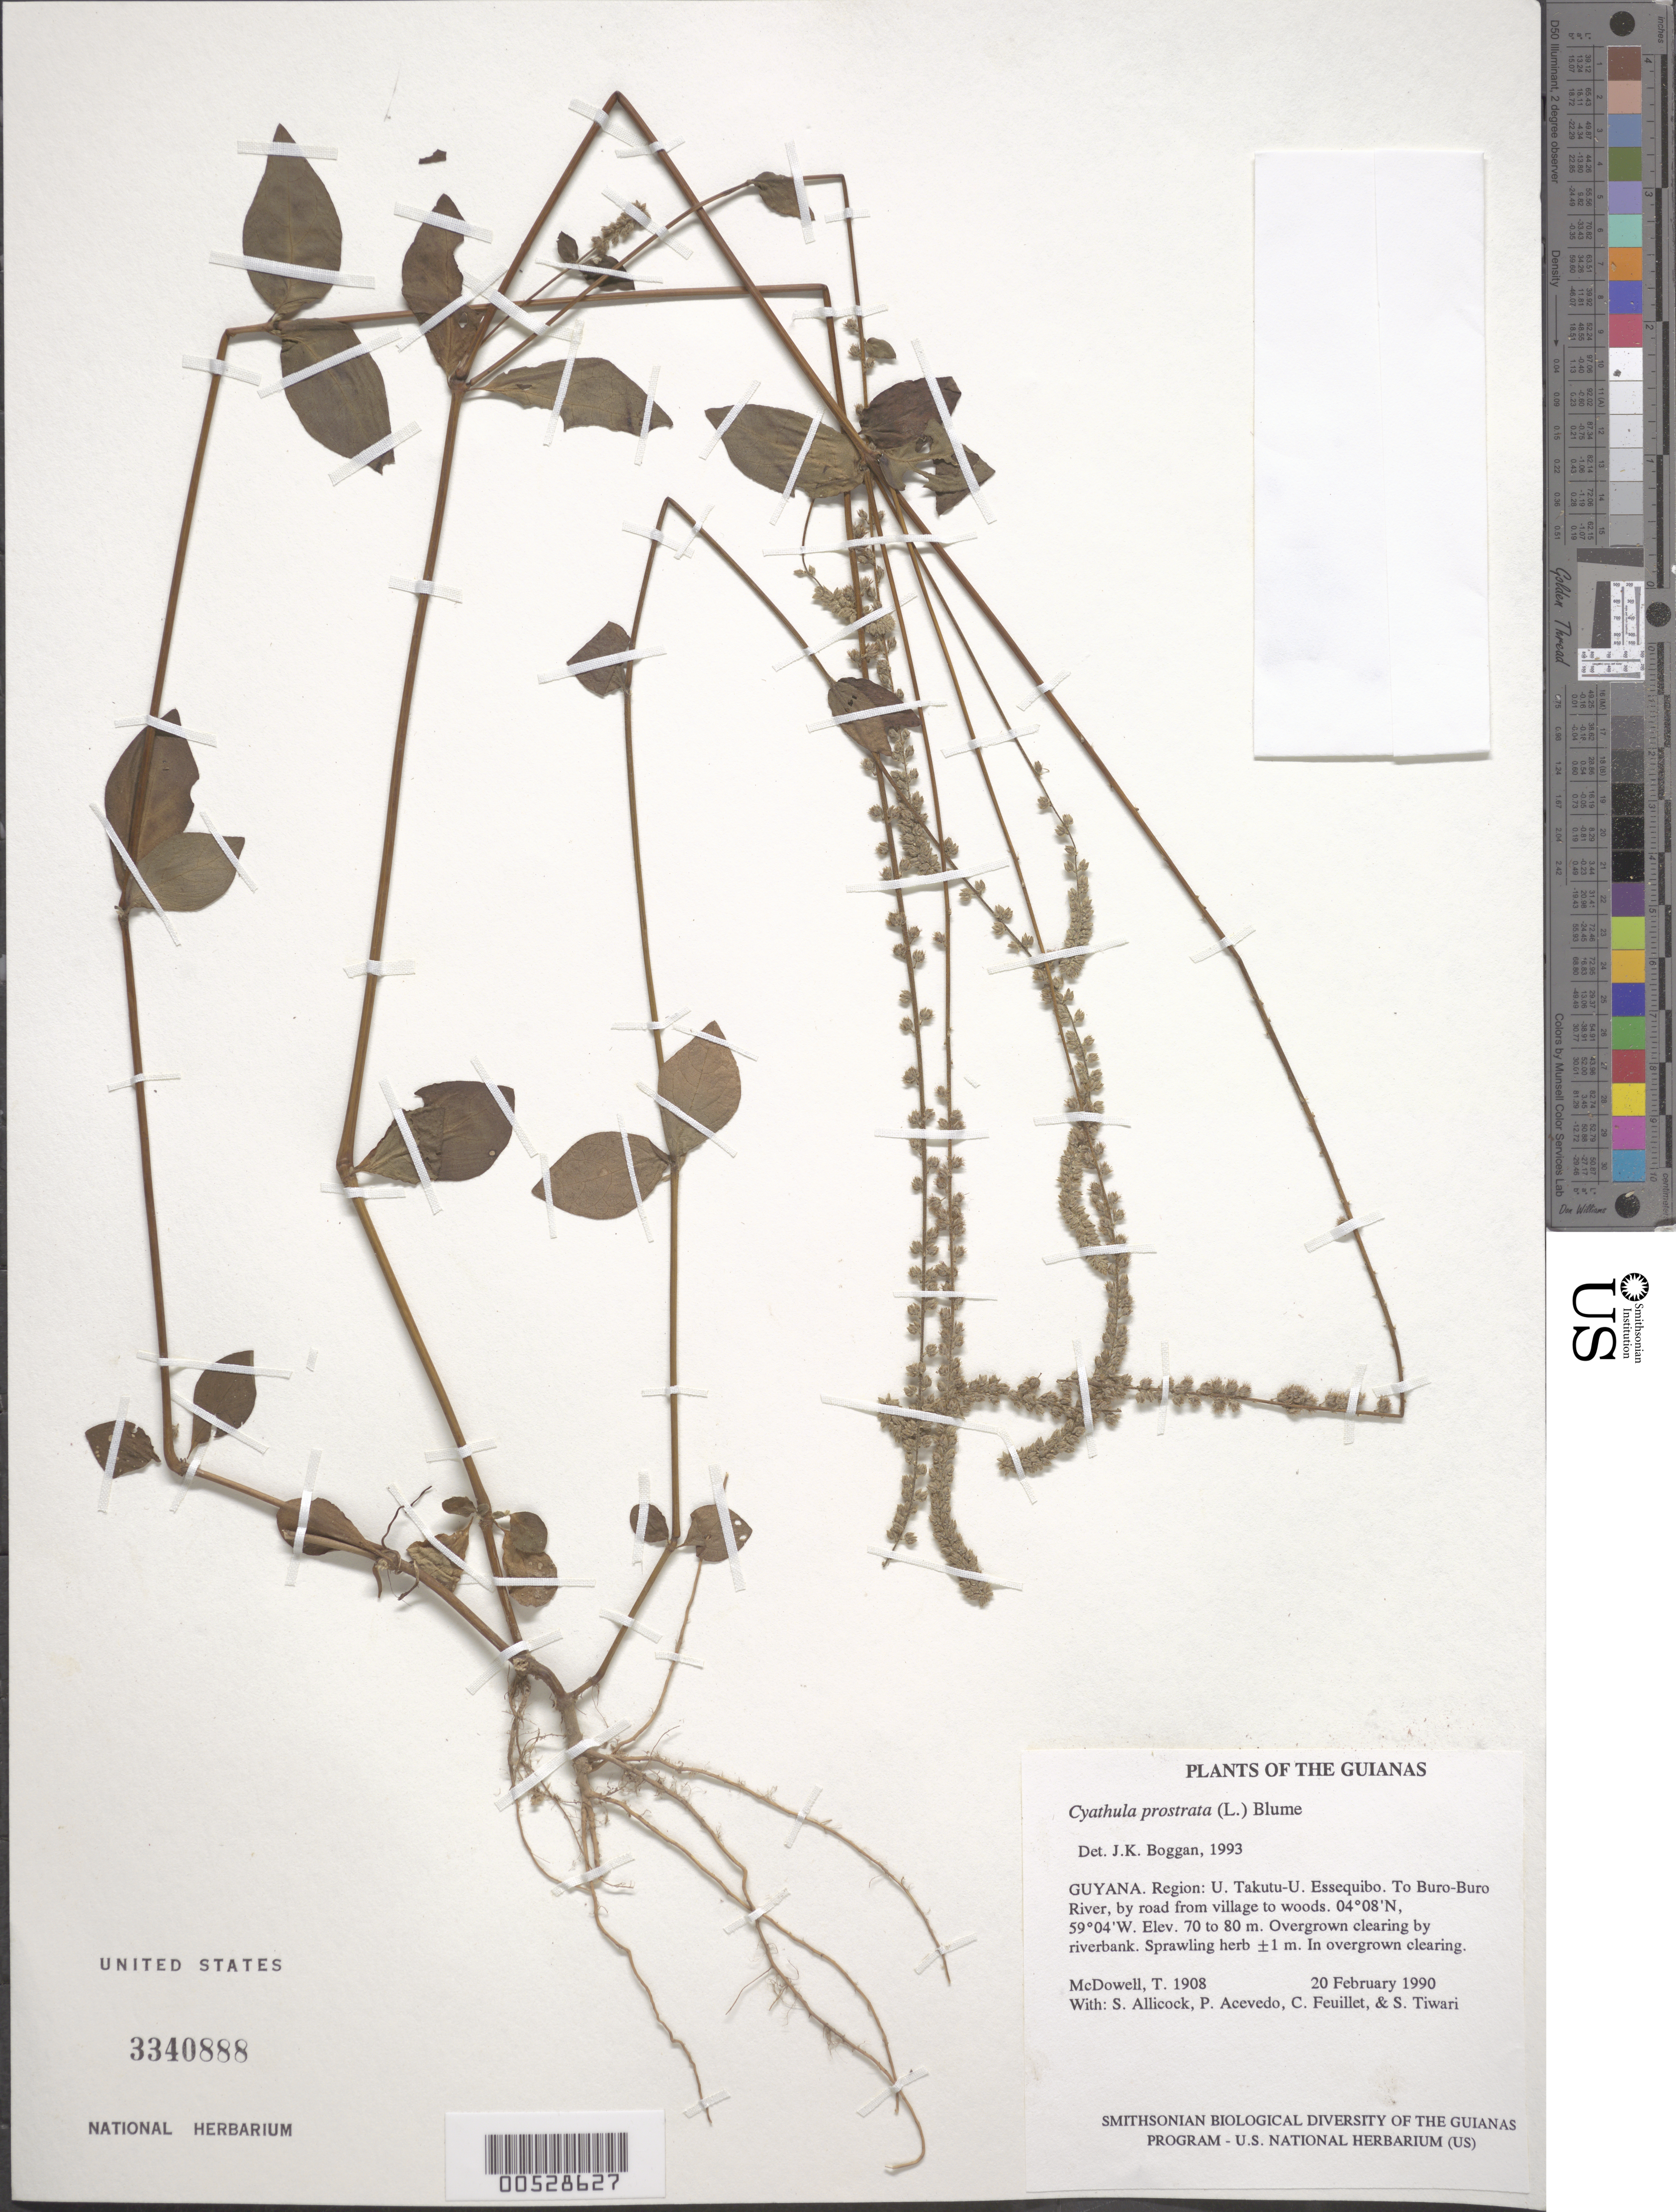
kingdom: Plantae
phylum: Tracheophyta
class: Magnoliopsida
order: Caryophyllales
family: Amaranthaceae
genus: Cyathula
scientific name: Cyathula prostrata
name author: (L.) Blume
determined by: Boggan, J. K., (US), NMNH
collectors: T. McDowell, S. Allicock, P. Acevedo-Rodr., C. Feuillet & S. Tiwari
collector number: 1908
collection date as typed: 20 February 1990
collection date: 1990-02-20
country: Guyana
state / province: U. Takutu-U. Essequibo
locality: From Surama Village to Buro-Buro River, by road from savanna to woods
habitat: Overgrown clearing by riverbank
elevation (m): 70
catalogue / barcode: US 3340888